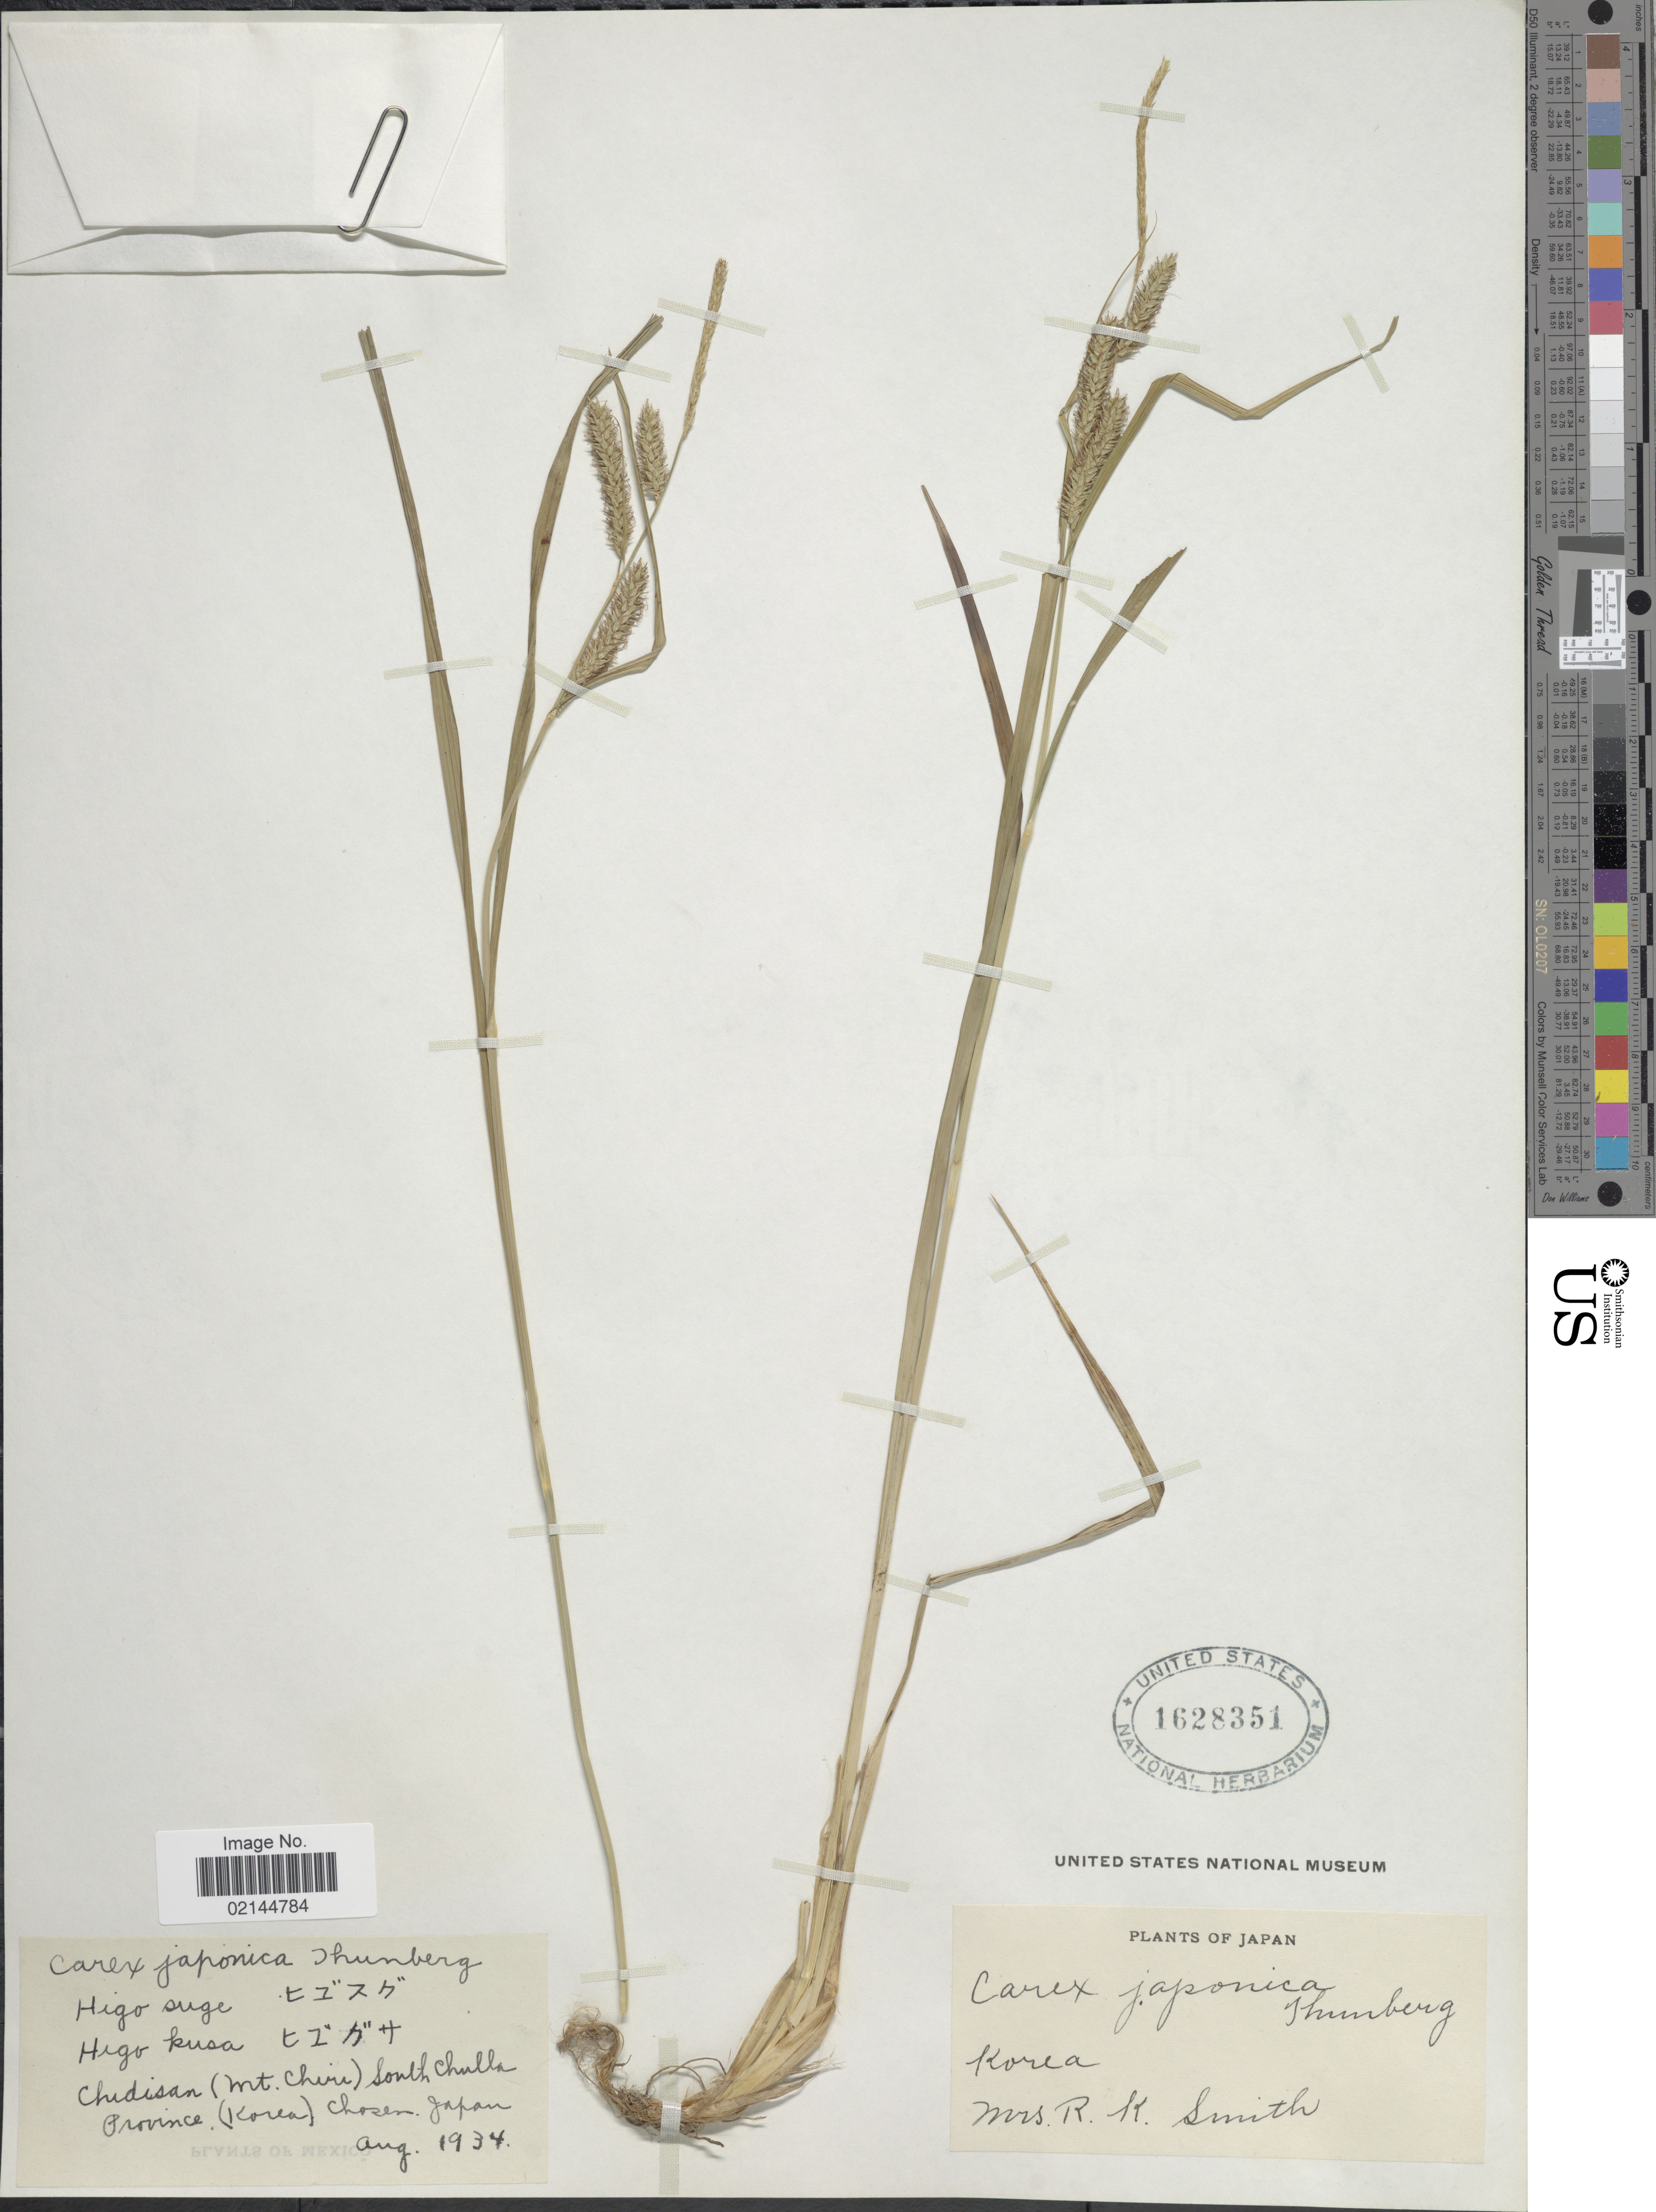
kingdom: Plantae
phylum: Tracheophyta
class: Liliopsida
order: Poales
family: Cyperaceae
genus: Carex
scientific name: Carex japonica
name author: Thunb.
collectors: R. Smith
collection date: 1934-08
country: South Korea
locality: Chudisan (Mt. Chiri) South Chulla Province (Korea) Chosen, Japan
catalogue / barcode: US 1628351